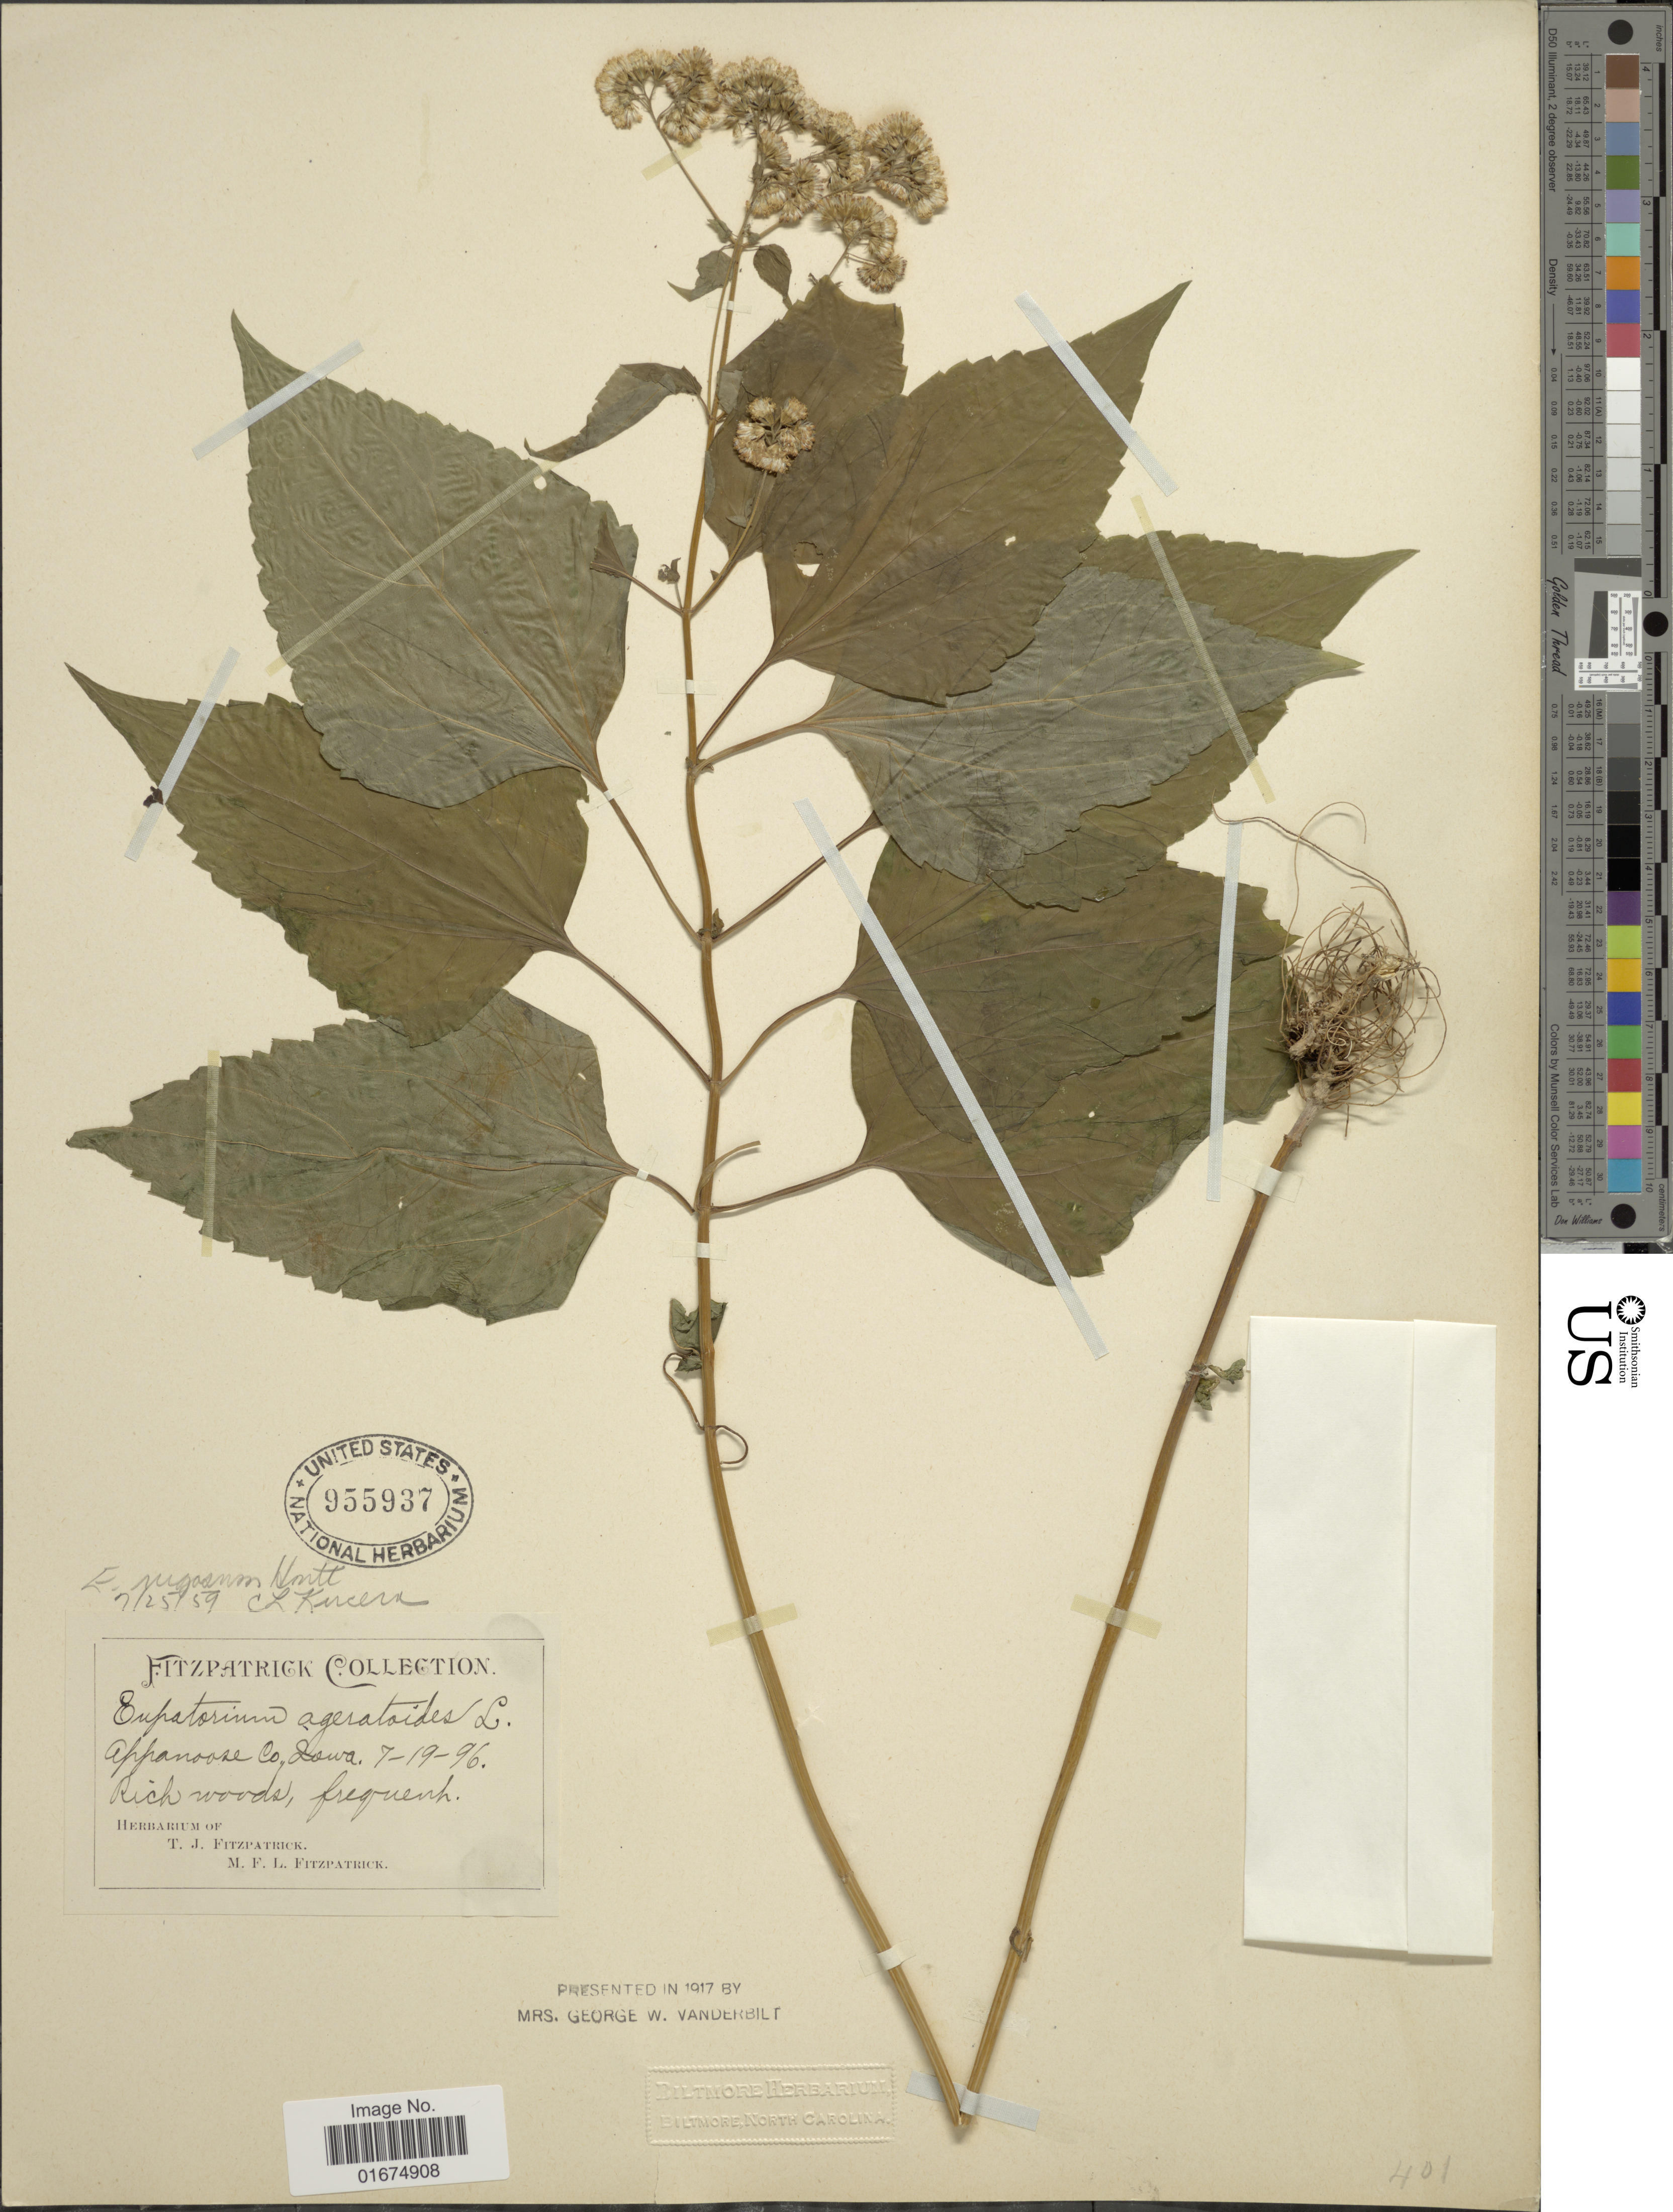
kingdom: Plantae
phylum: Tracheophyta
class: Magnoliopsida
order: Asterales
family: Asteraceae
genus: Ageratina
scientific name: Ageratina altissima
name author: (L.) R.M. King & H. Rob.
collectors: ex herb. T. J. Fitzpatrick M. F. L. Fitzpatrick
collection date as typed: Transcribed d/m/y: 19/7/96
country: United States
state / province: Iowa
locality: Appanoose Co.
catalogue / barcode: US 955937